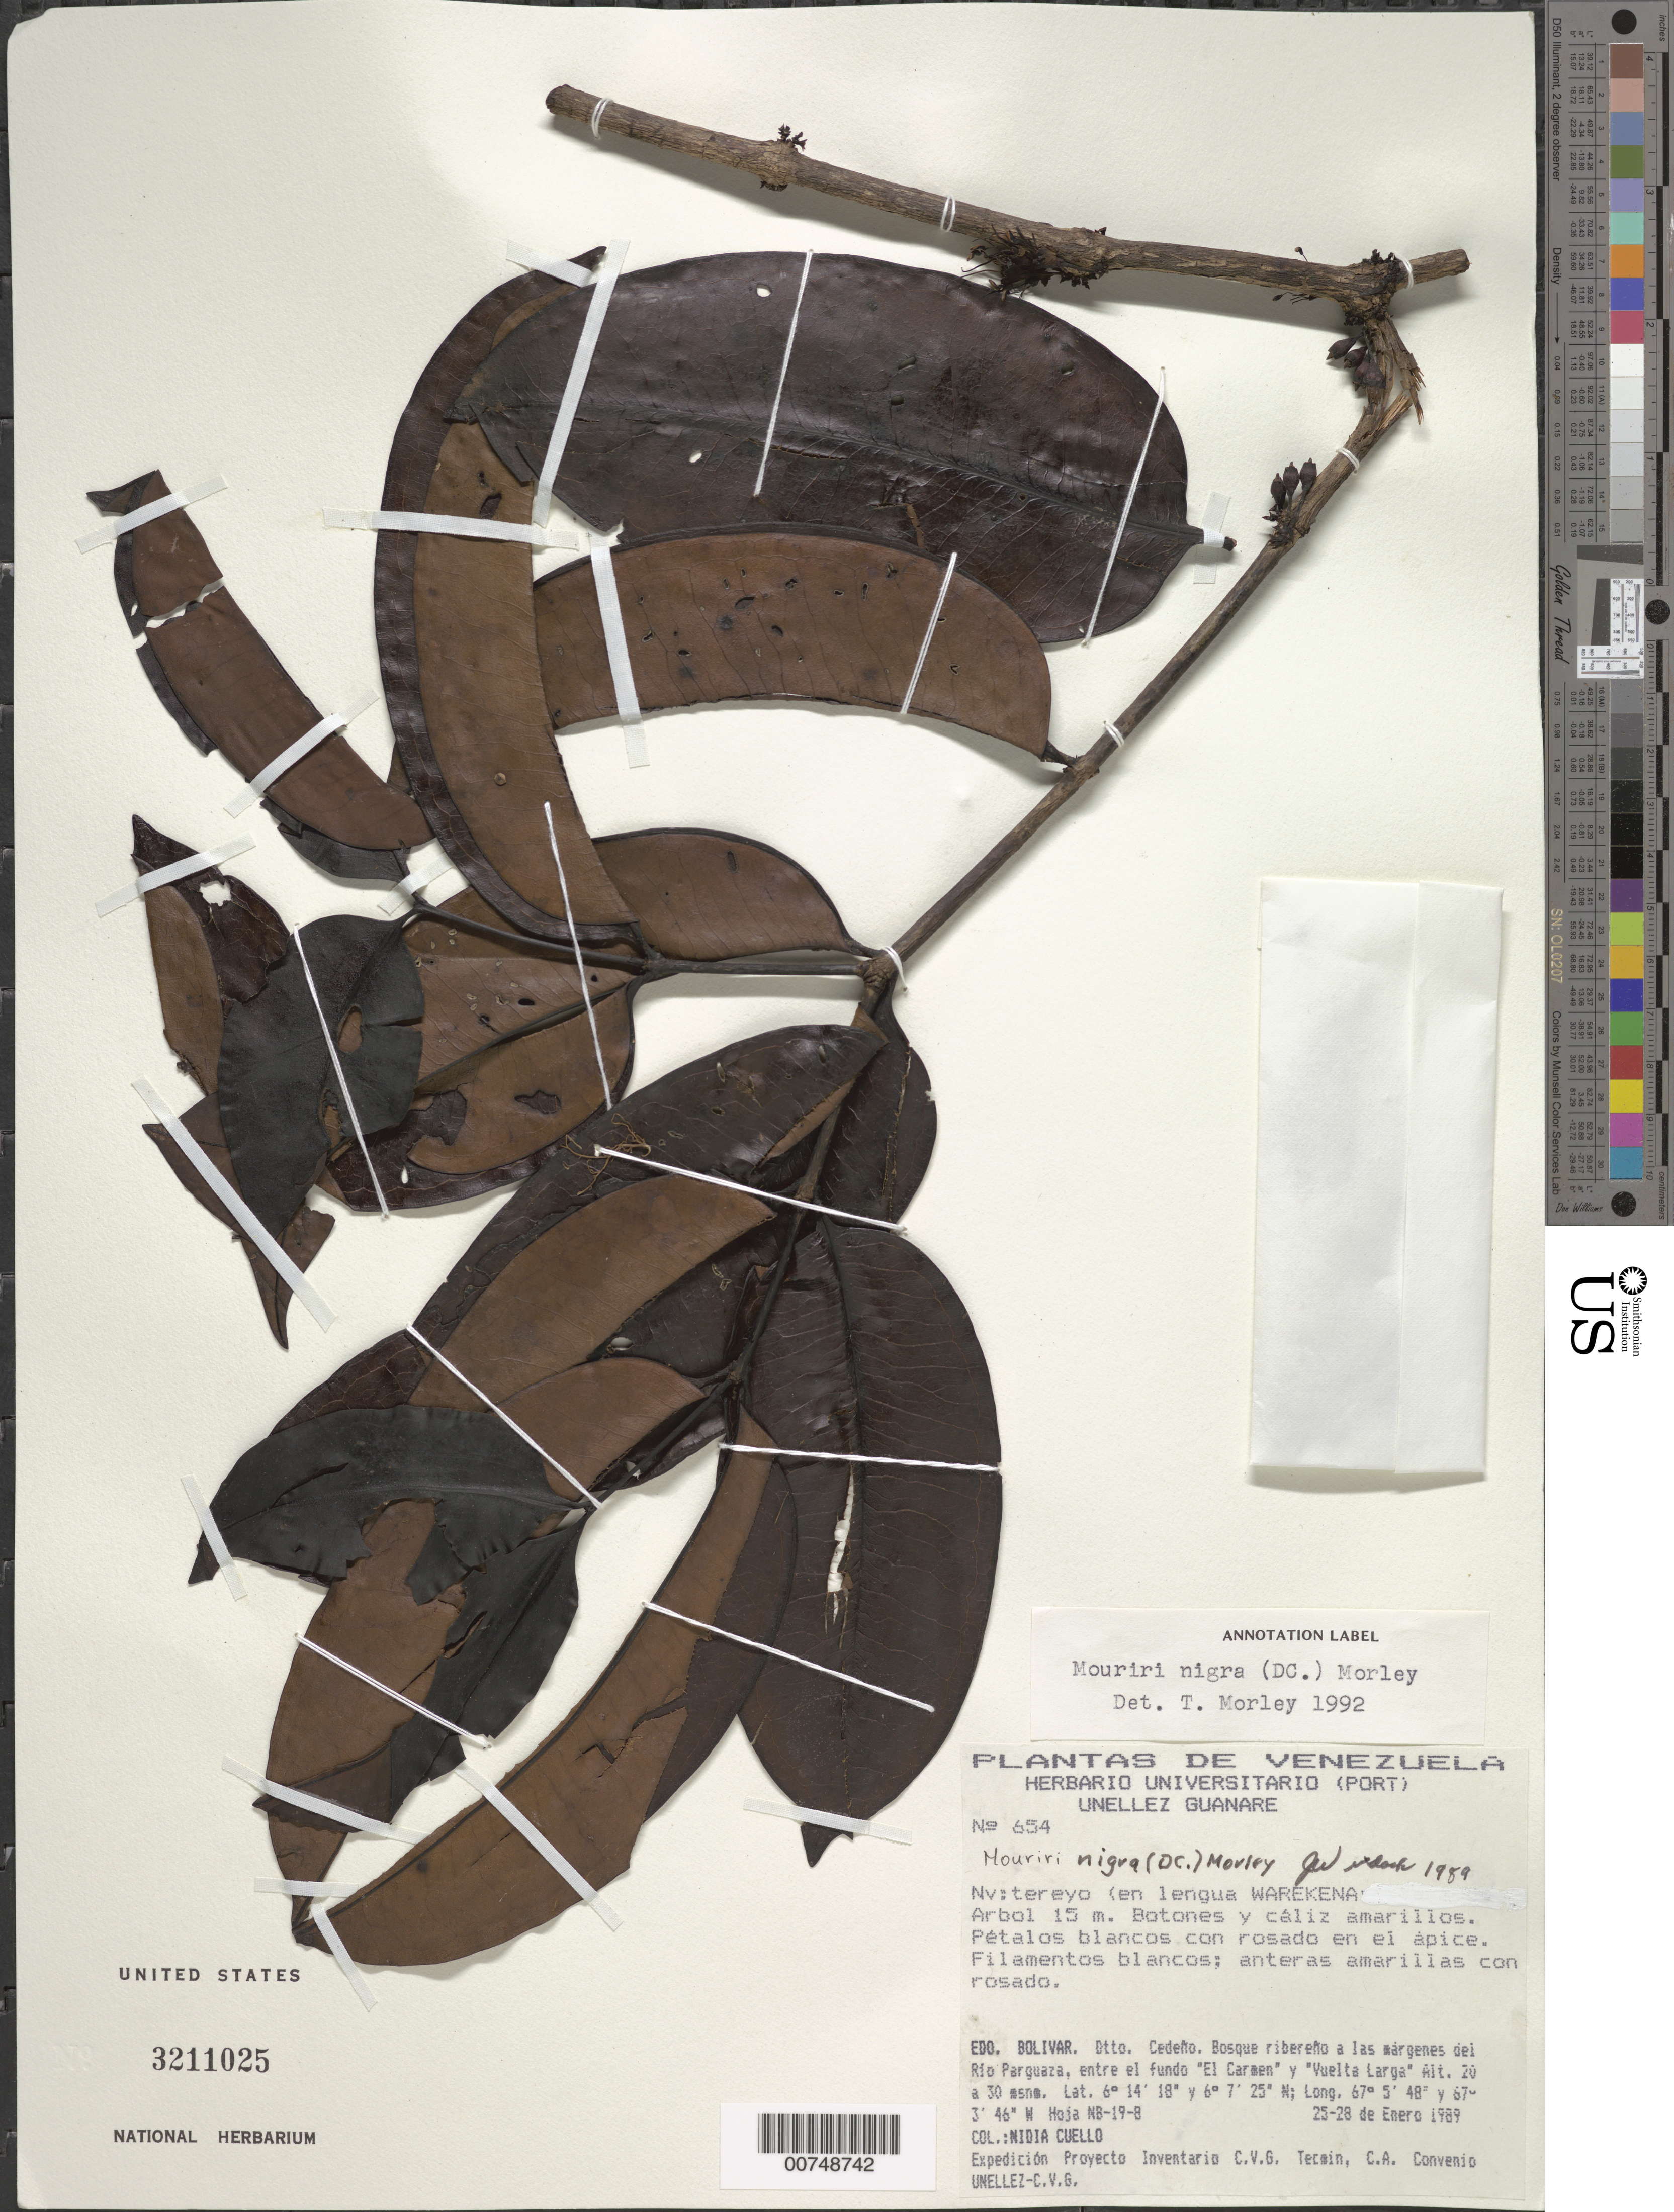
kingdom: Plantae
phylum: Tracheophyta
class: Magnoliopsida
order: Myrtales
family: Melastomataceae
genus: Mouriri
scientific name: Mouriri nigra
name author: (DC.) Morley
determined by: Morley, T.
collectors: N. L. Cuello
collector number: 654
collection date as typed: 25-Jan-89 to 28-Jan-89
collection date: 1989-01-25/1989-01-28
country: Venezuela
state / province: Bolívar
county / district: Cedeño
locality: Rio Parguaza, entre el fundo 'El Carmen' y 'Vuelta Larga'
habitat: Forest along river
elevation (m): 20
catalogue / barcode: US 3211025